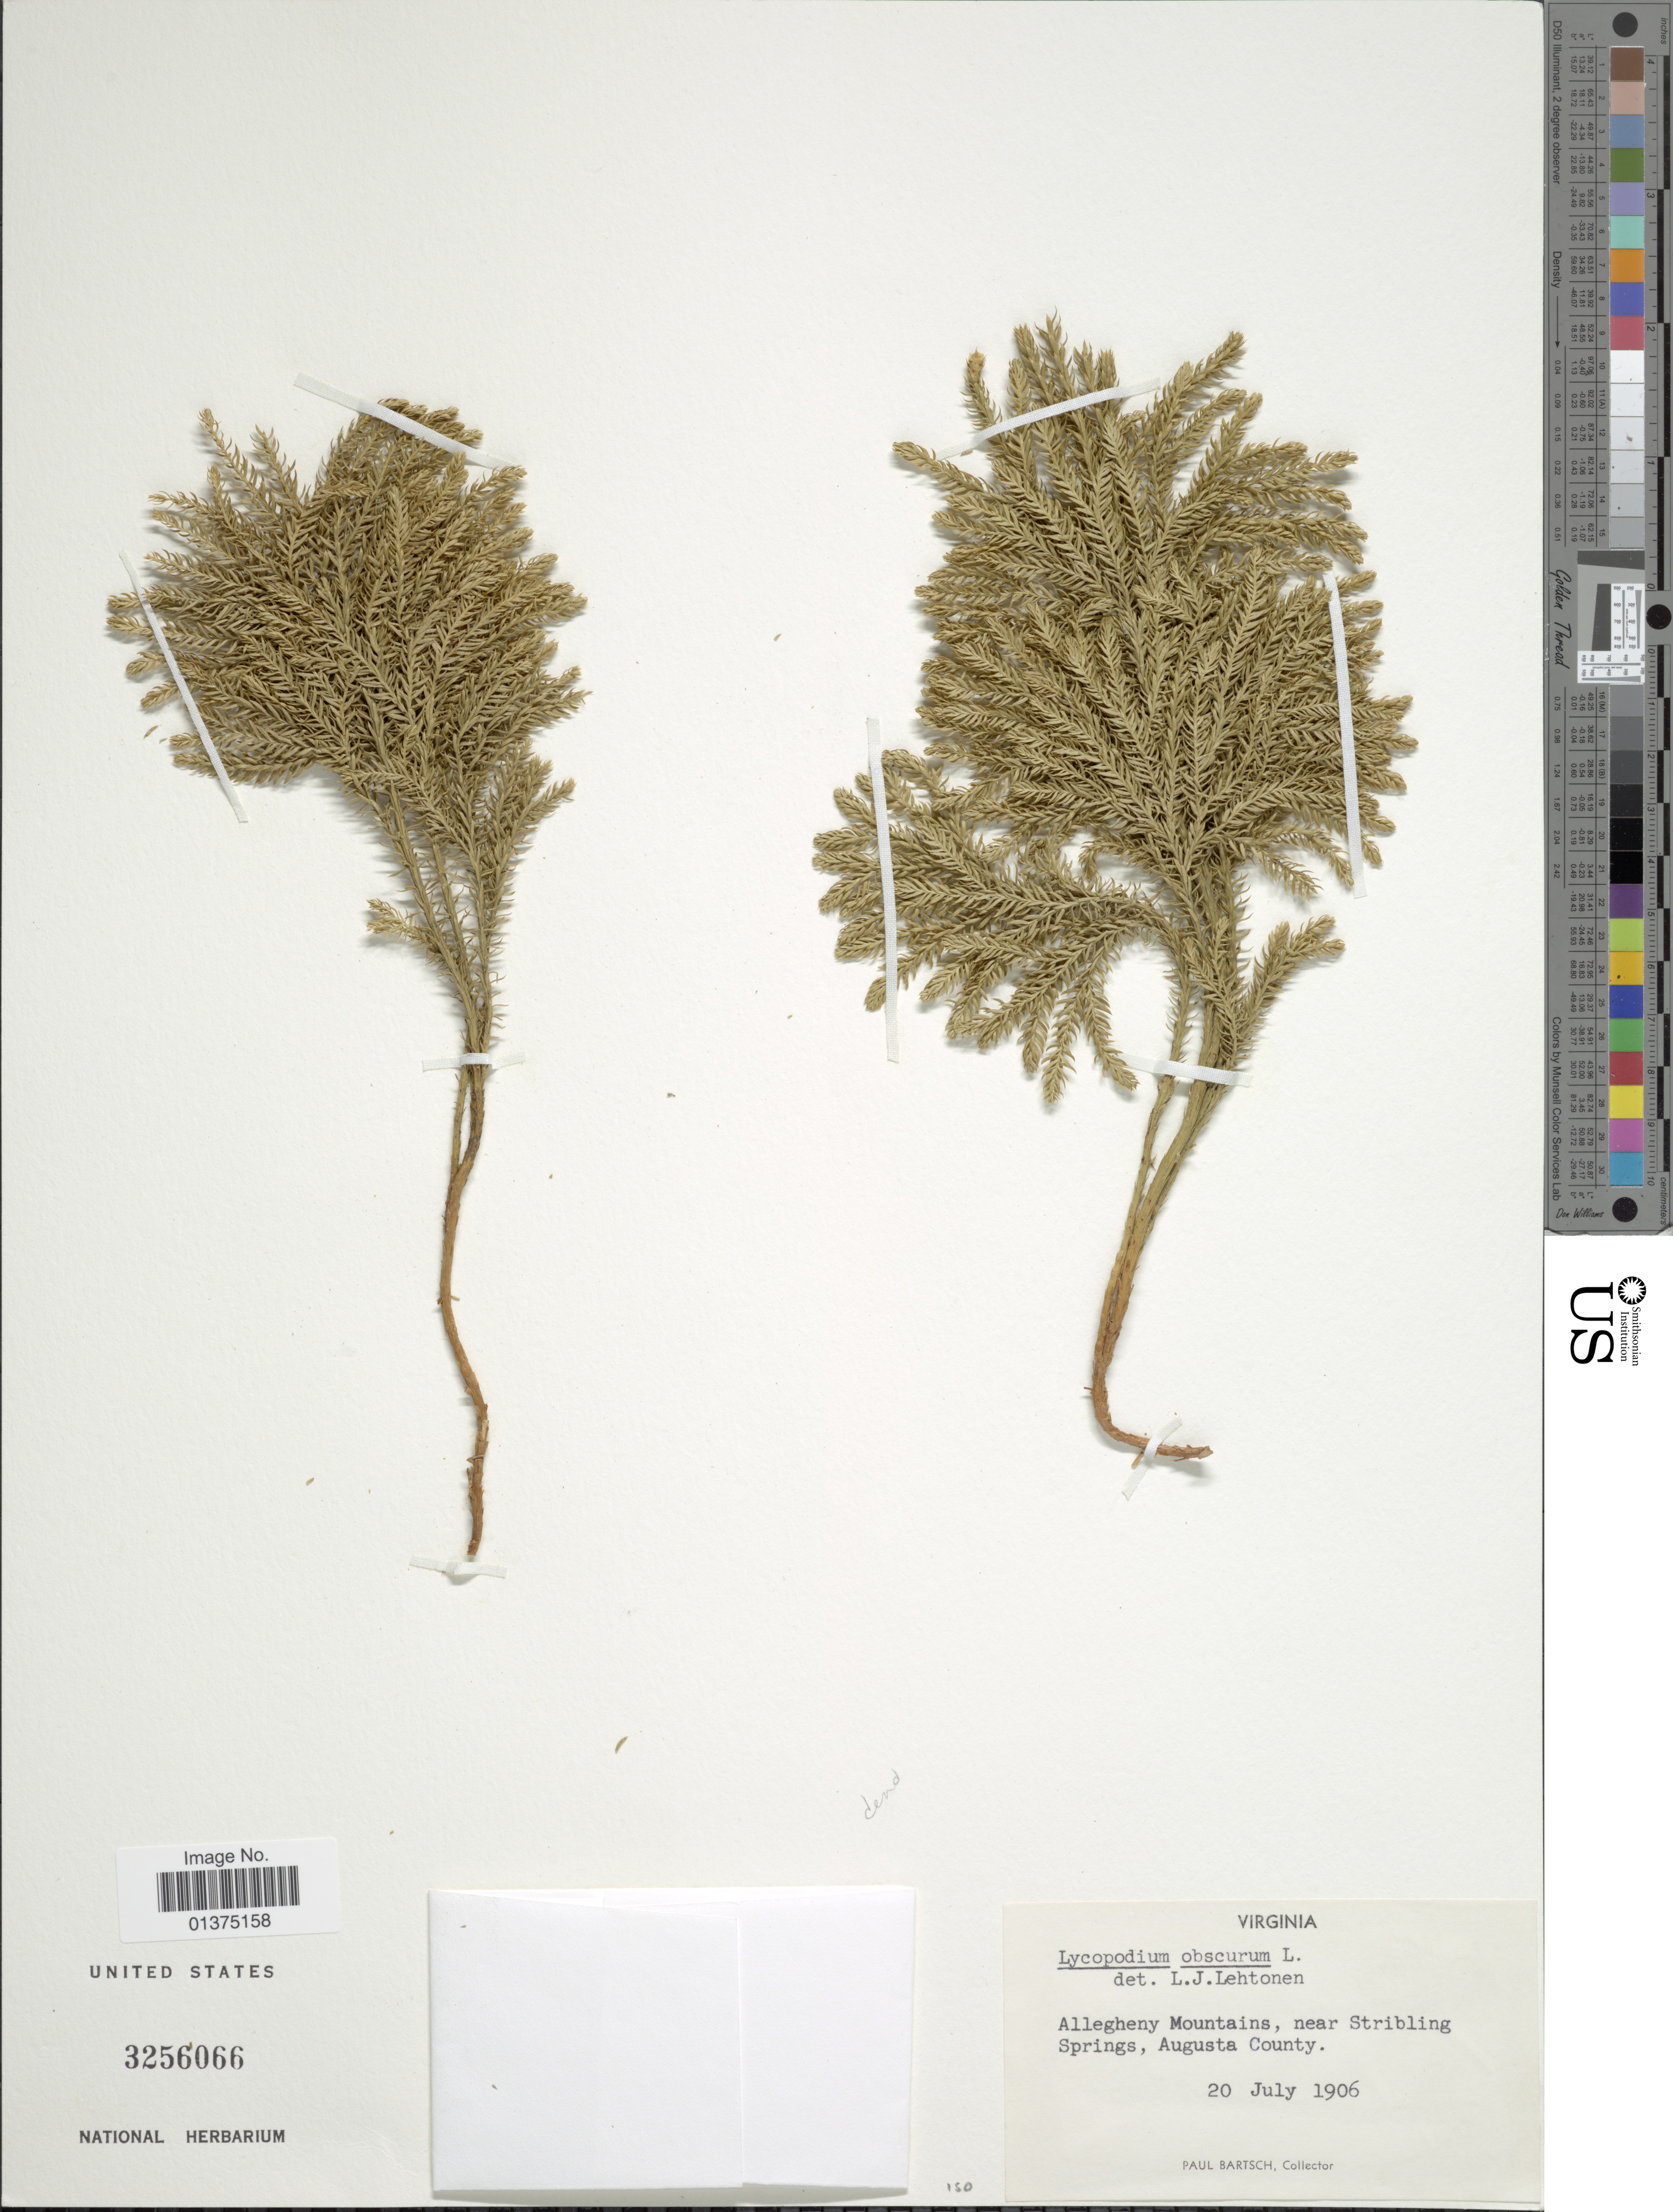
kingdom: Plantae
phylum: Tracheophyta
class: Lycopodiopsida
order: Lycopodiales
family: Lycopodiaceae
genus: Dendrolycopodium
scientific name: Dendrolycopodium dendroideum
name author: (Michx.) A. Haines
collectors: P. Bartsch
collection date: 1906-07-20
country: United States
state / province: Virginia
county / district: Augusta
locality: Allegheny Mountains, near Stribling Springs, Augusta County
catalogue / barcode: US 3256066